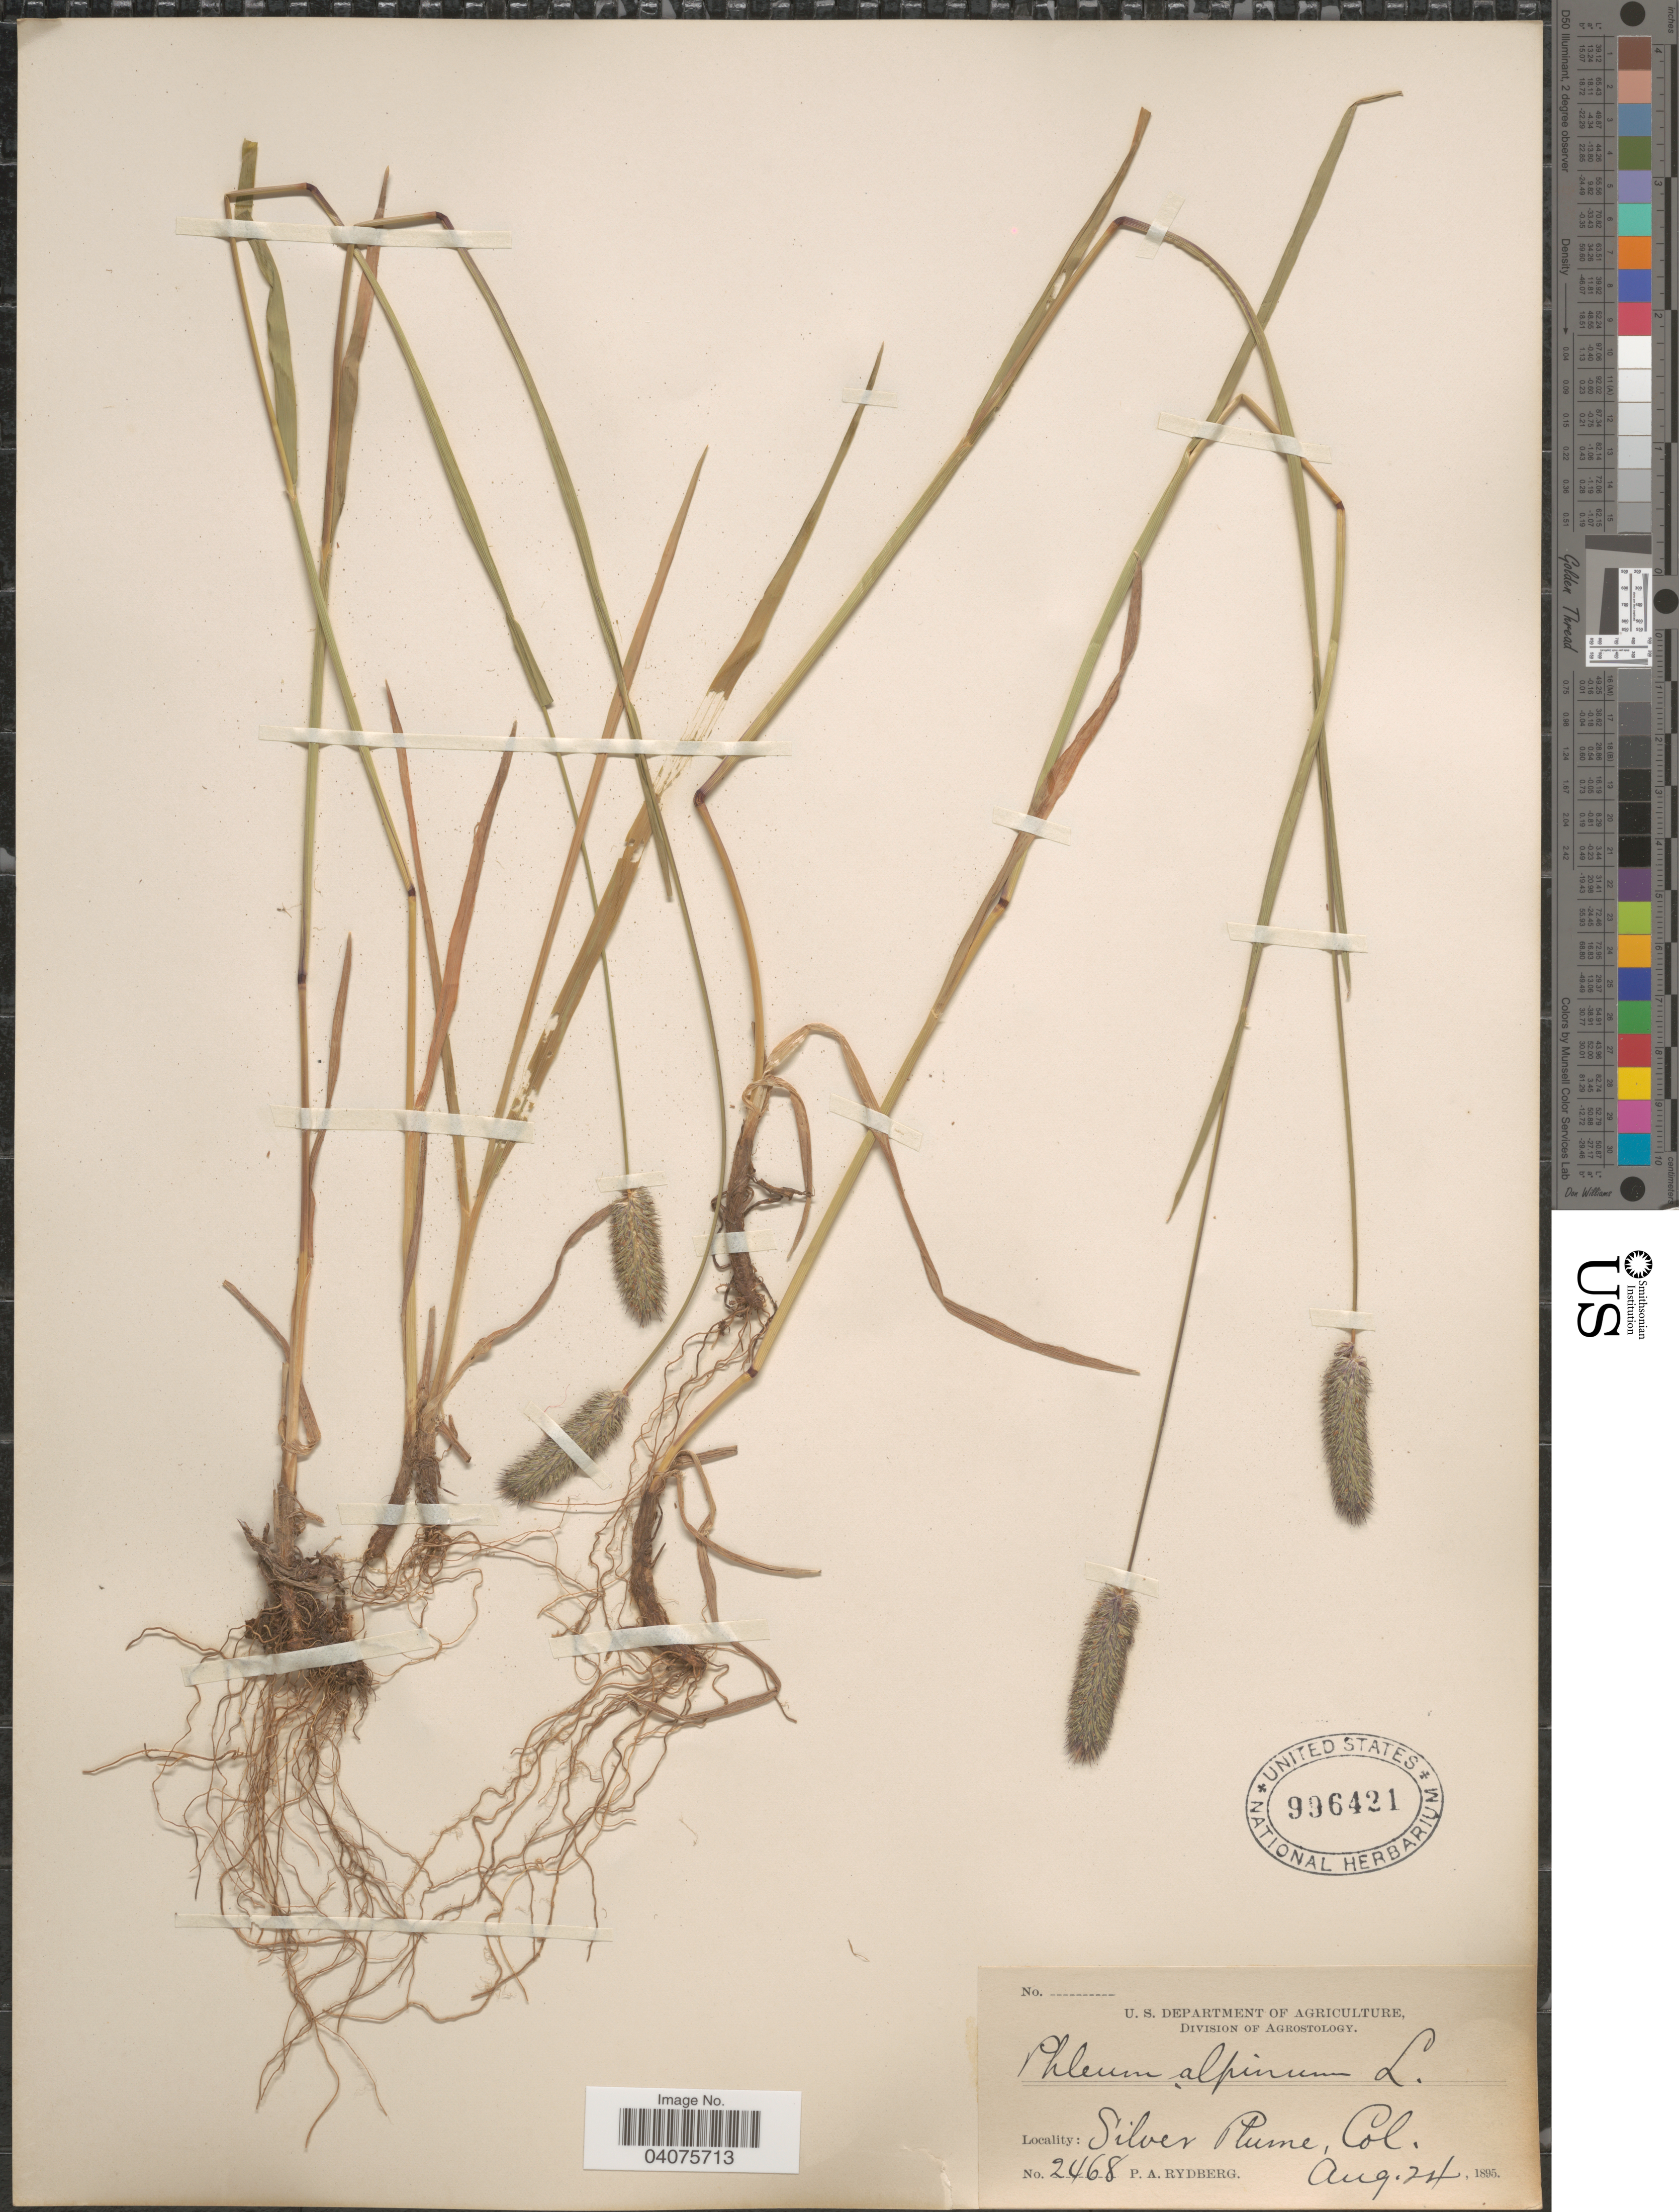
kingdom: Plantae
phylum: Tracheophyta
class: Liliopsida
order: Poales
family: Poaceae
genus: Phleum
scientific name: Phleum alpinum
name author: L.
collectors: P. A. Rydberg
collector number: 2468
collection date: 1895-08-24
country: United States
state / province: Colorado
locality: Silver Plume.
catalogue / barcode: US 996421